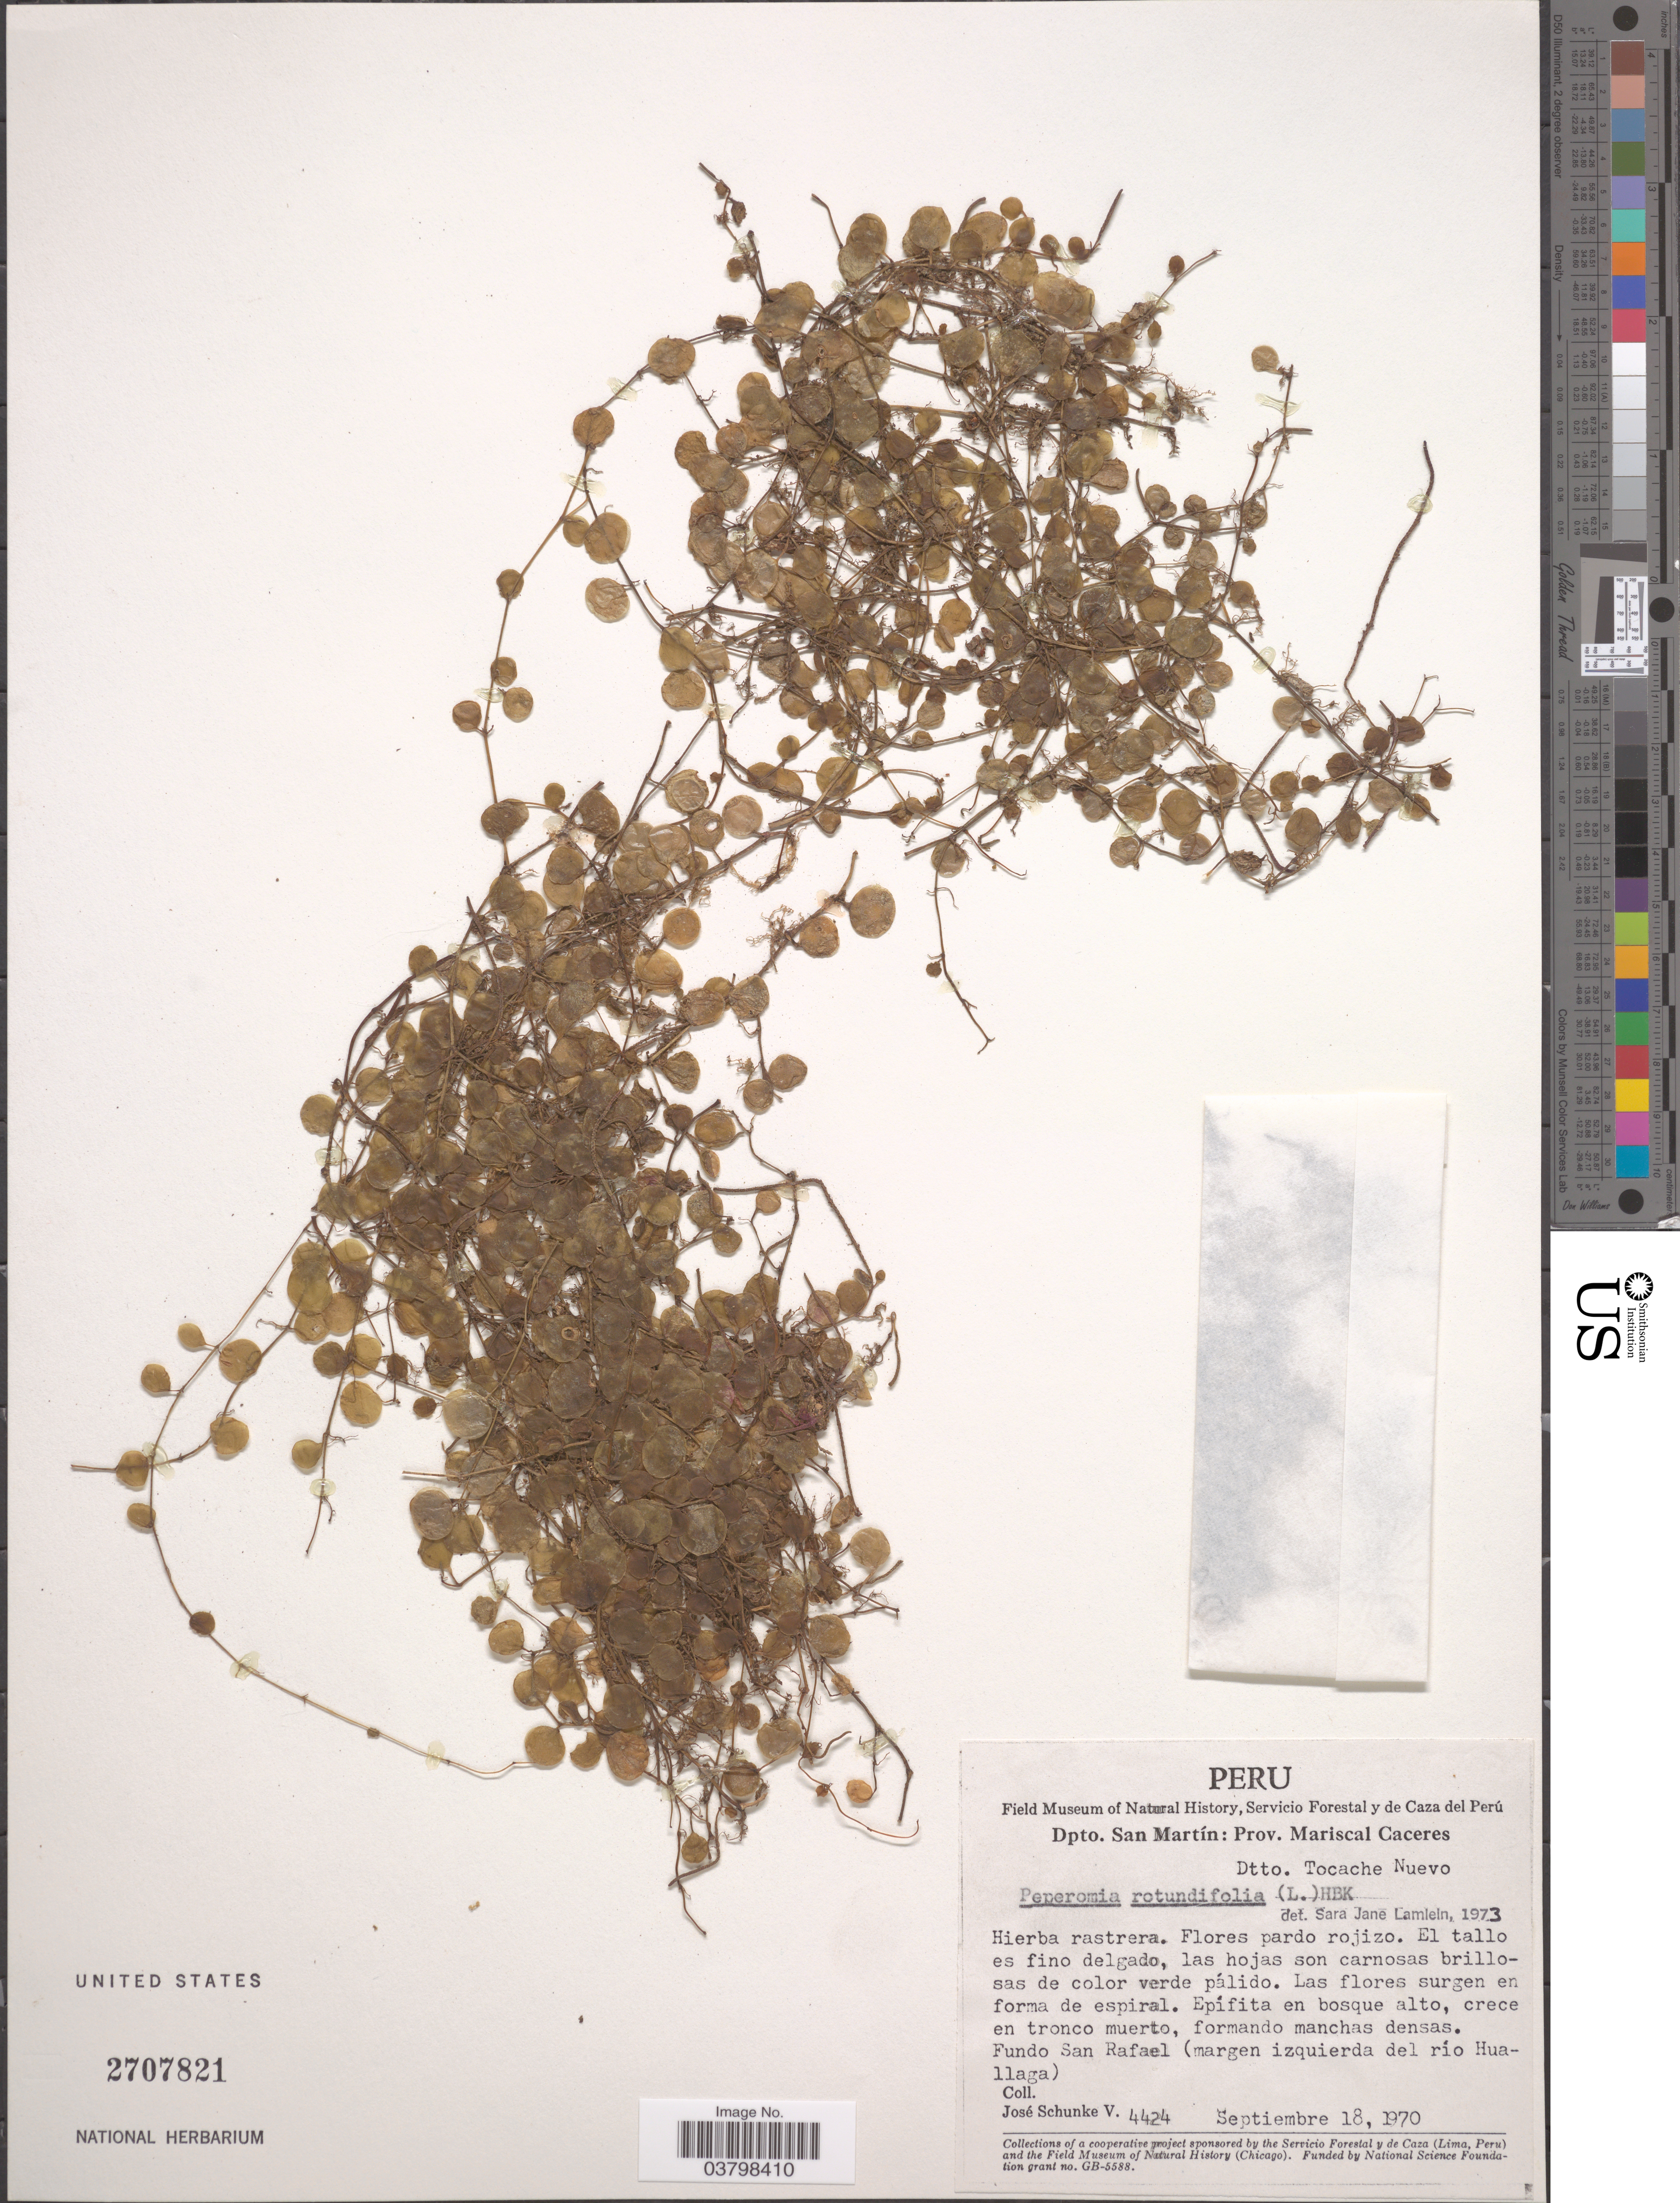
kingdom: Plantae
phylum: Tracheophyta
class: Magnoliopsida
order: Piperales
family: Piperaceae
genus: Peperomia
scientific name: Peperomia rotundifolia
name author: (L.) Kunth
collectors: J. Schunke Vigo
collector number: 4424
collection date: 1970-09-18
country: Peru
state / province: San Martín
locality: Dpto. San Martín: Prov. Mariscal Caceres. Dtto: Tocache Nuevo. Fundo San Rafael (margen izquierda del río Huallaga).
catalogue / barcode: US 2707821